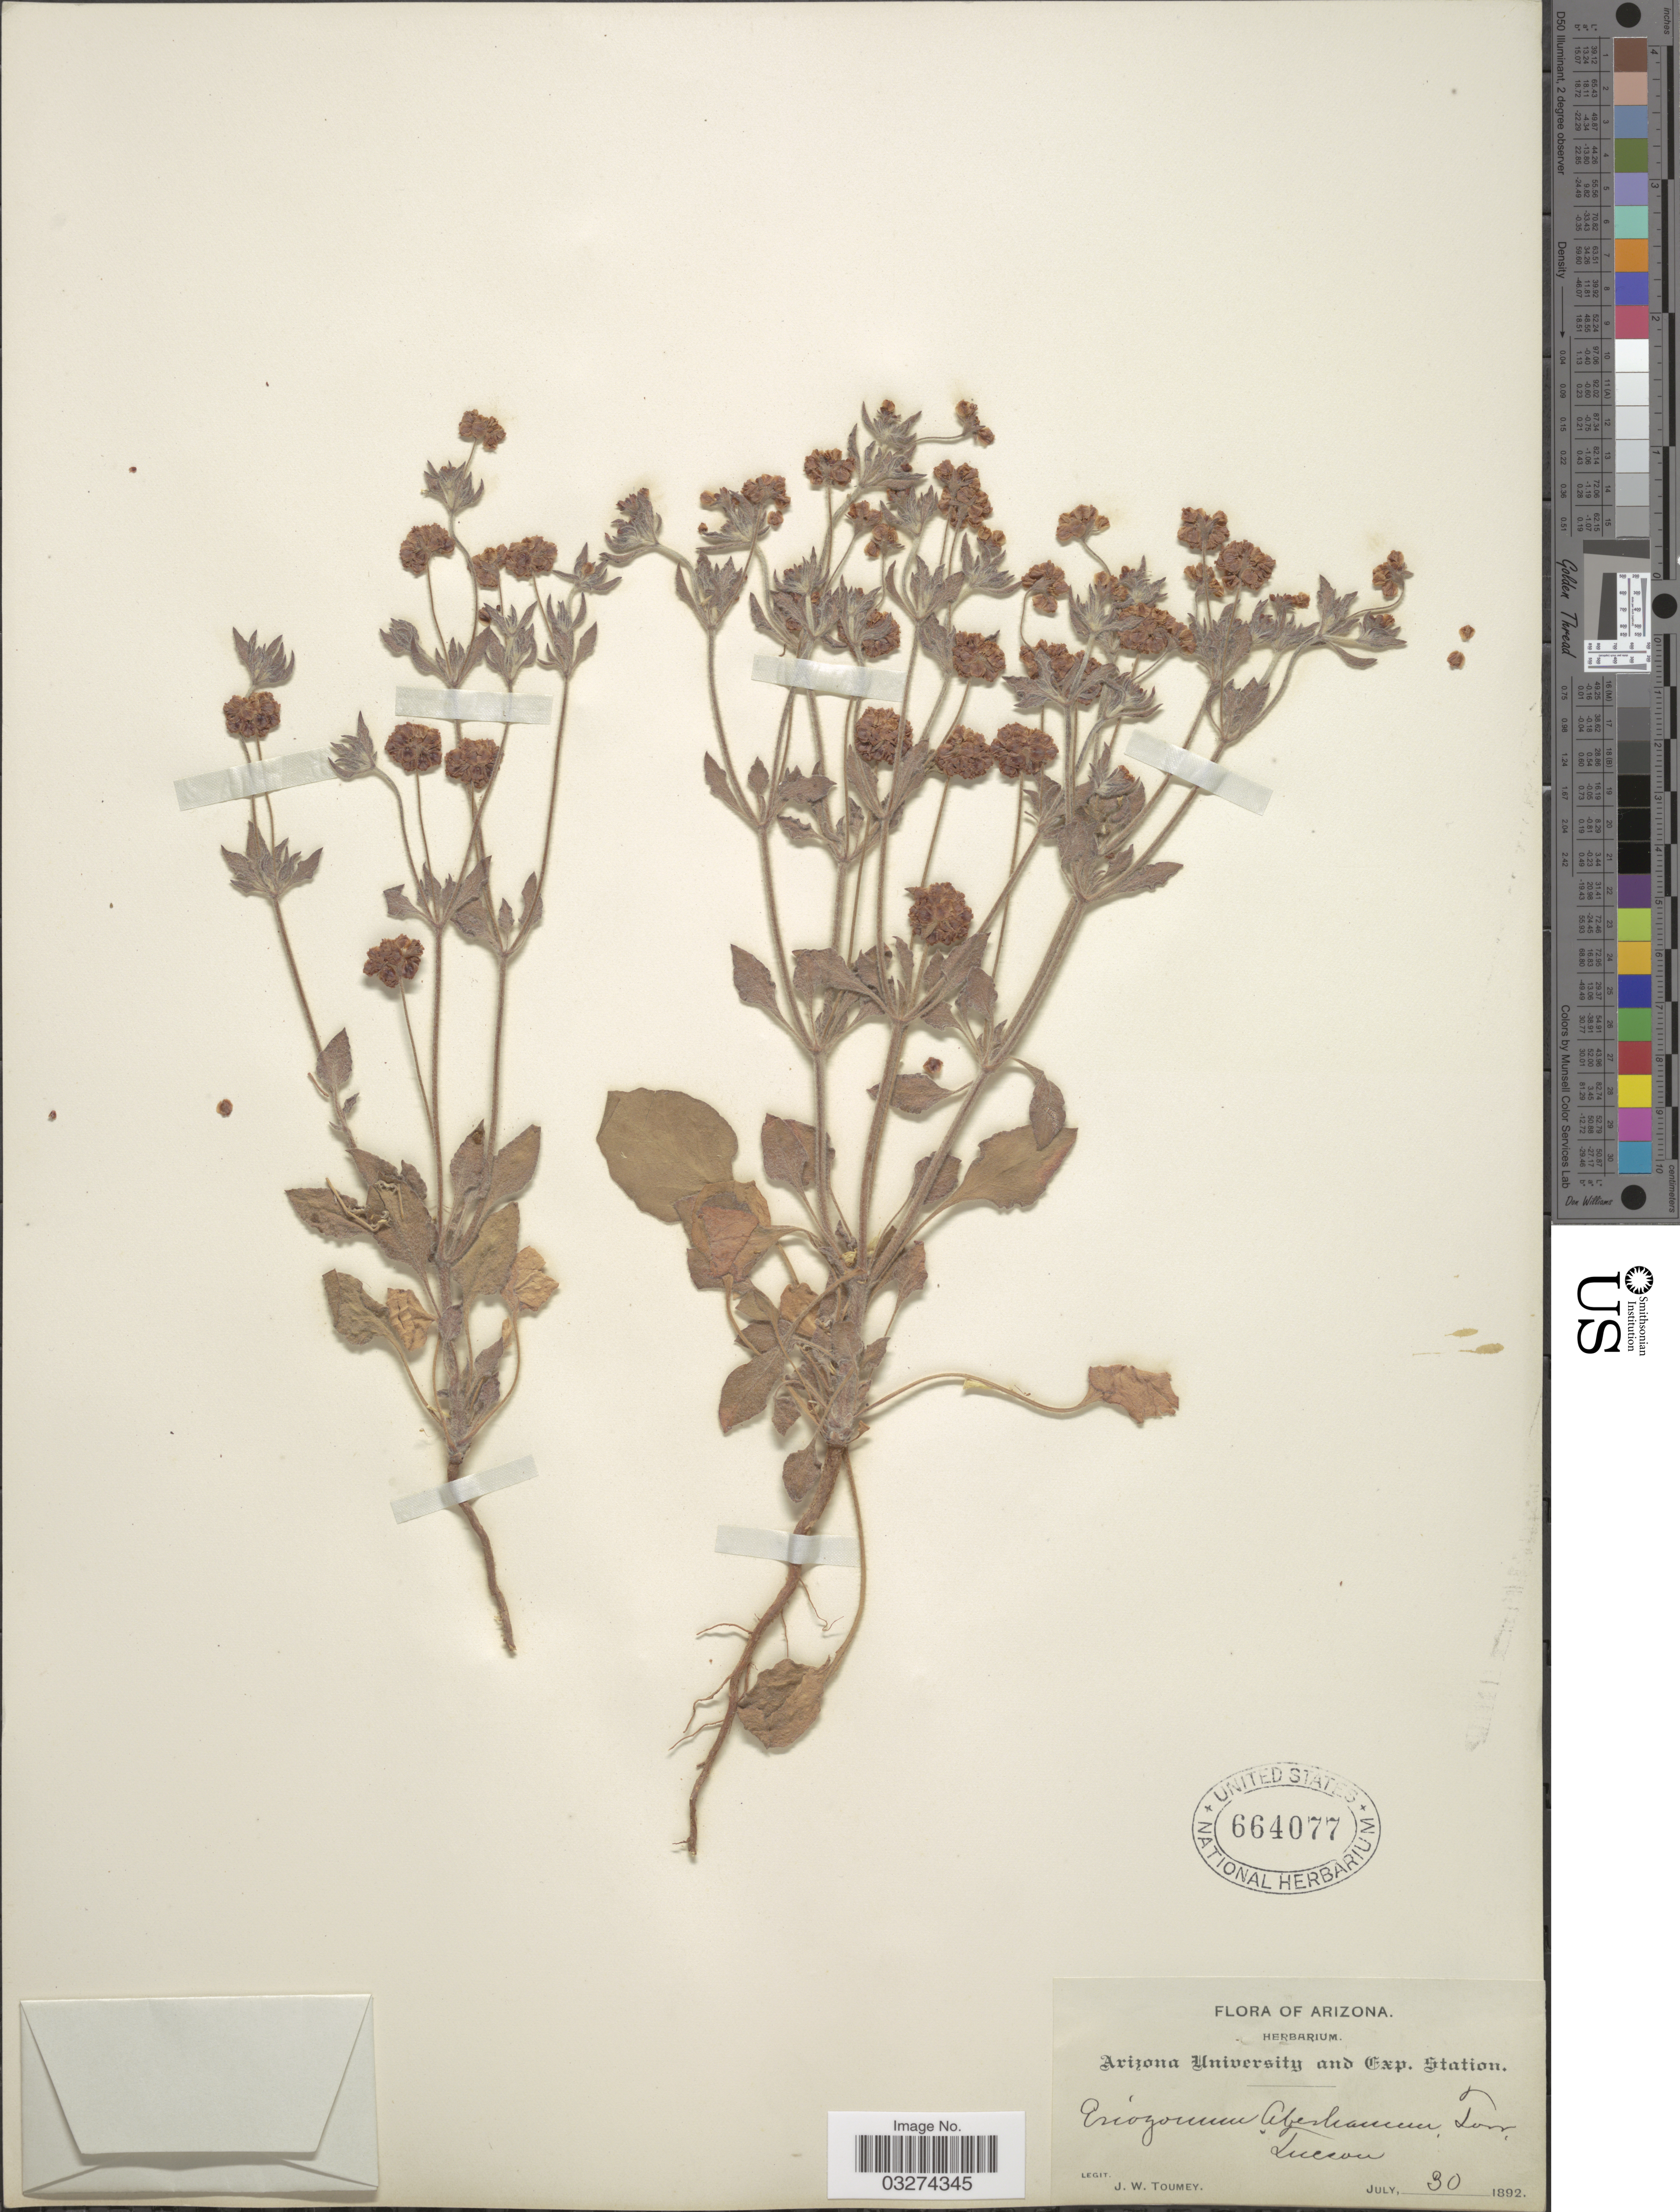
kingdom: Plantae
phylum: Tracheophyta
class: Magnoliopsida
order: Caryophyllales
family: Polygonaceae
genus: Eriogonum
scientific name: Eriogonum abertianum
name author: Torr.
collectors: J. W. Toumey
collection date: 1892-07-30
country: United States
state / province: Arizona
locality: Tucson.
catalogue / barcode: US 664077